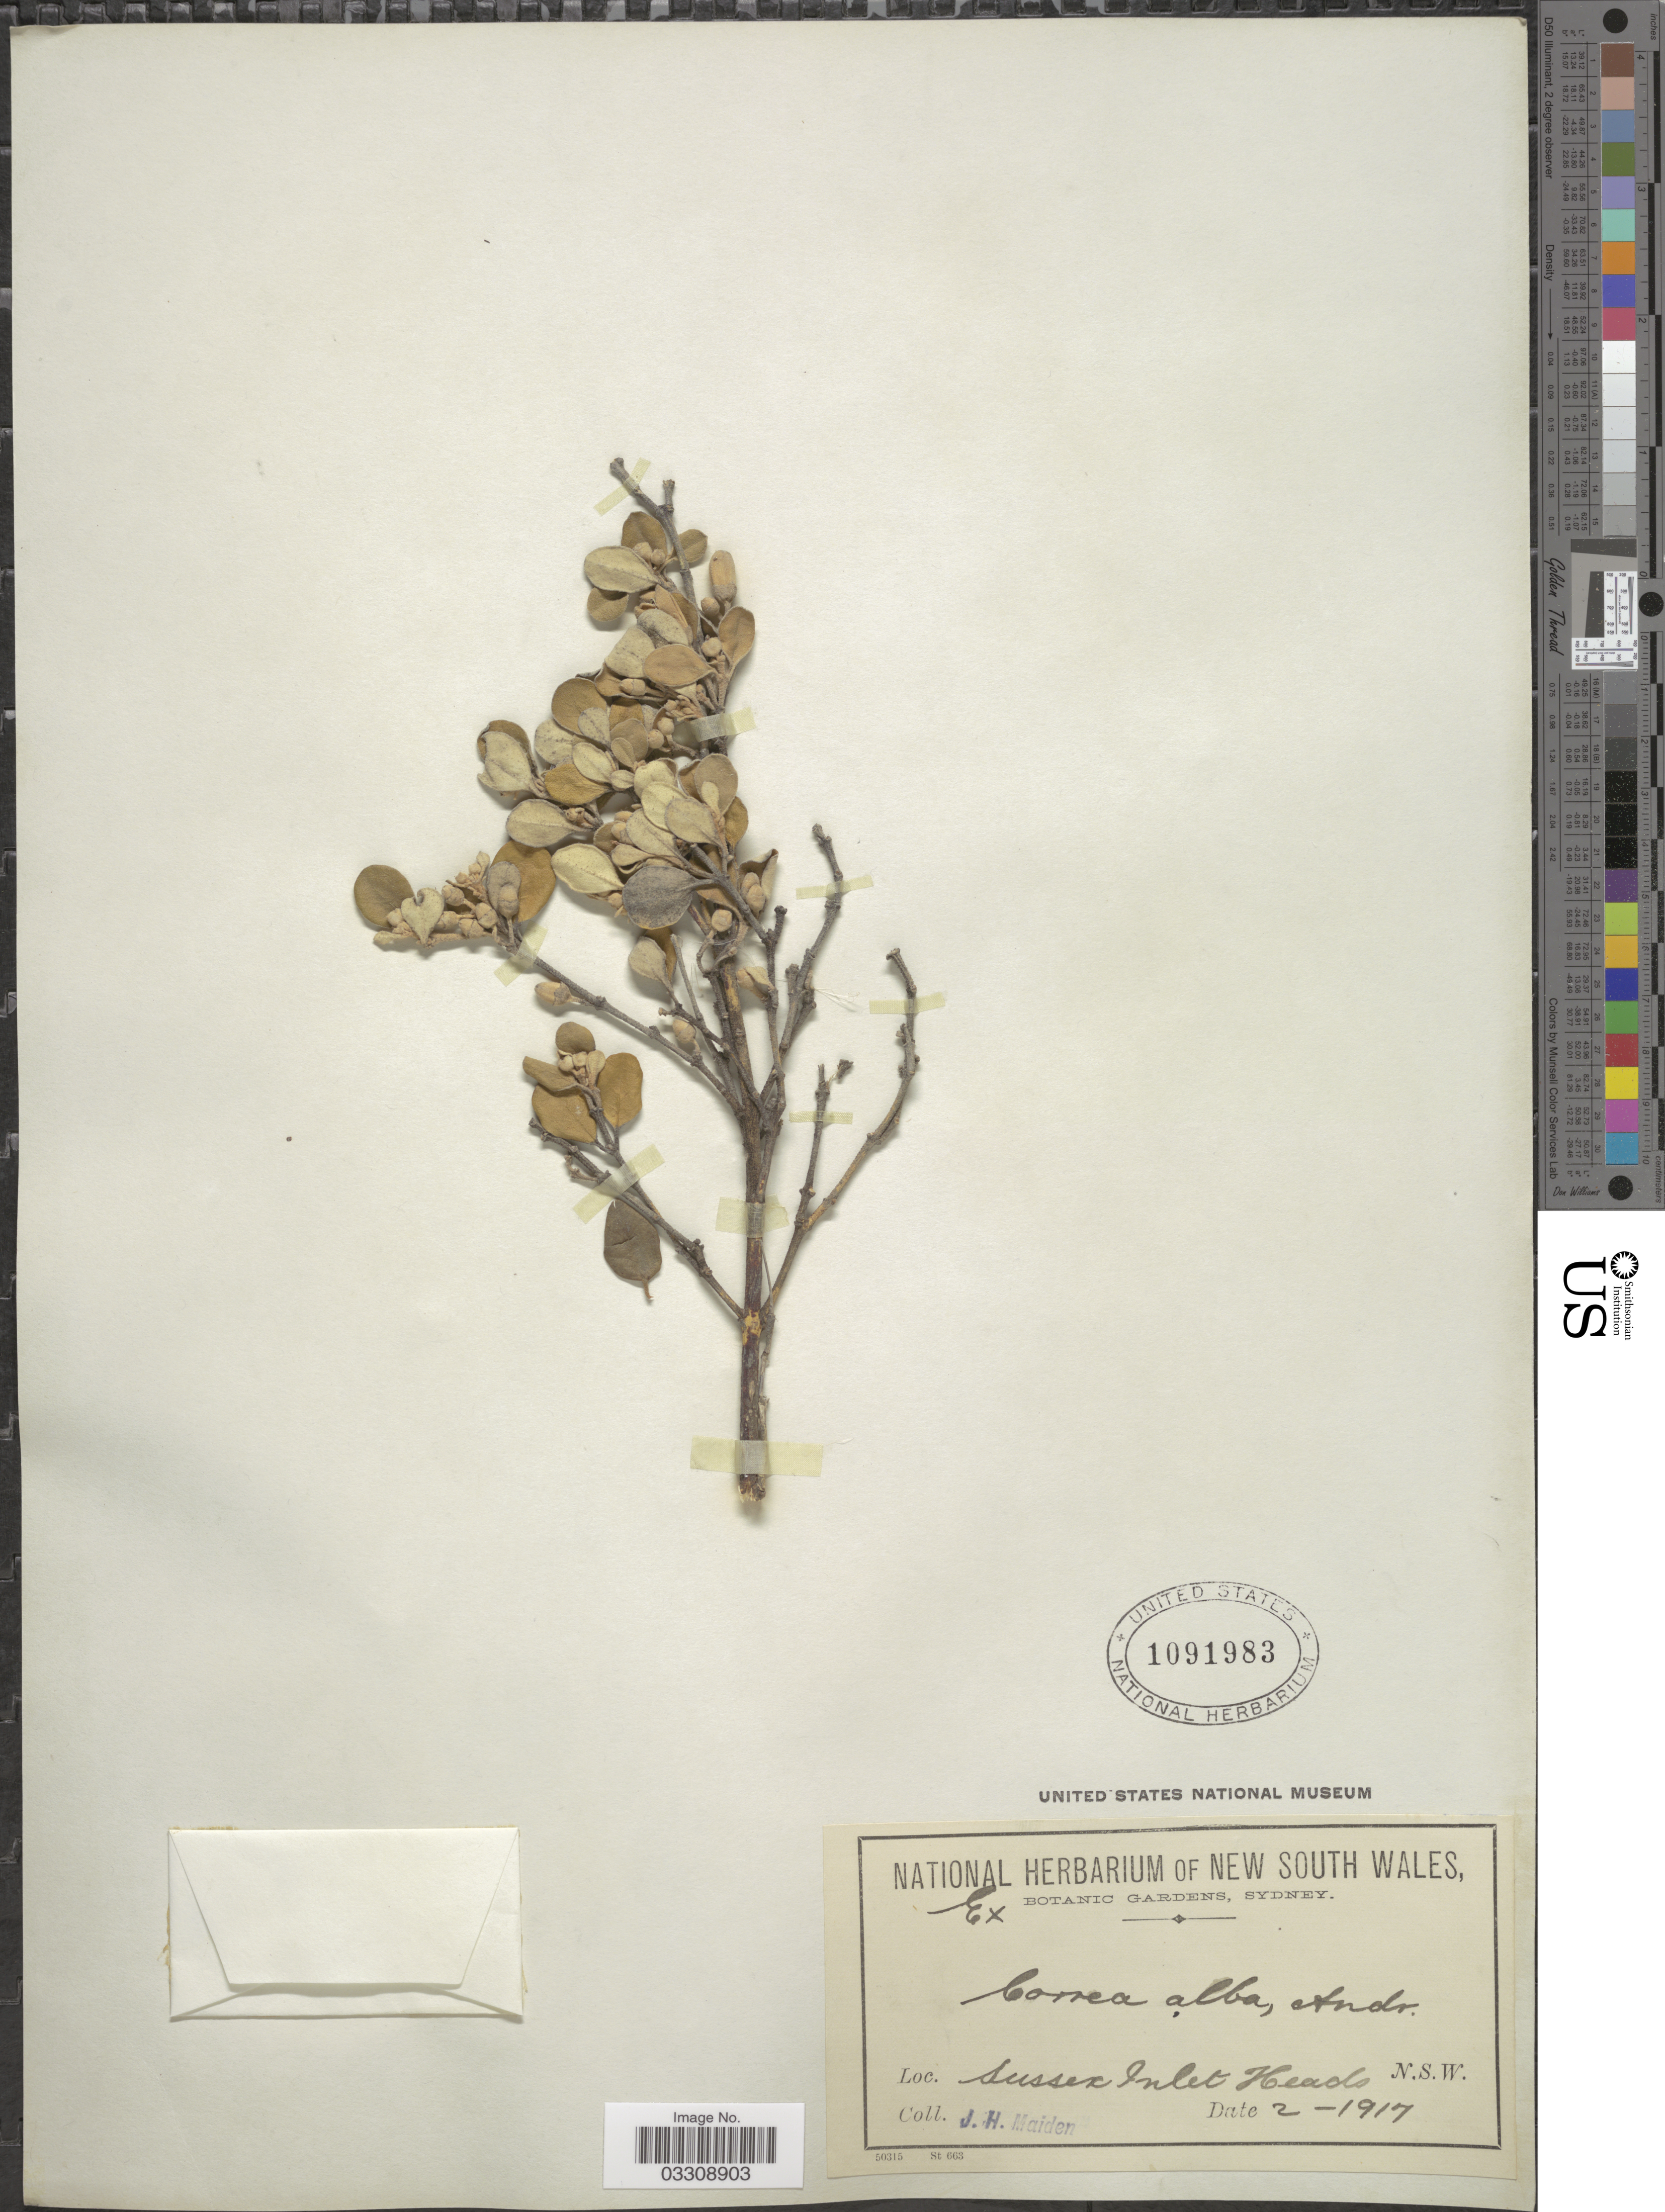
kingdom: Plantae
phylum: Tracheophyta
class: Magnoliopsida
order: Sapindales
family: Rutaceae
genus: Correa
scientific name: Correa alba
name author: Andrews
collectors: J. Maiden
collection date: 1917-02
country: Australia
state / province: New South Wales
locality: Sussex Inlet Heads.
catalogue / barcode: US 1091983